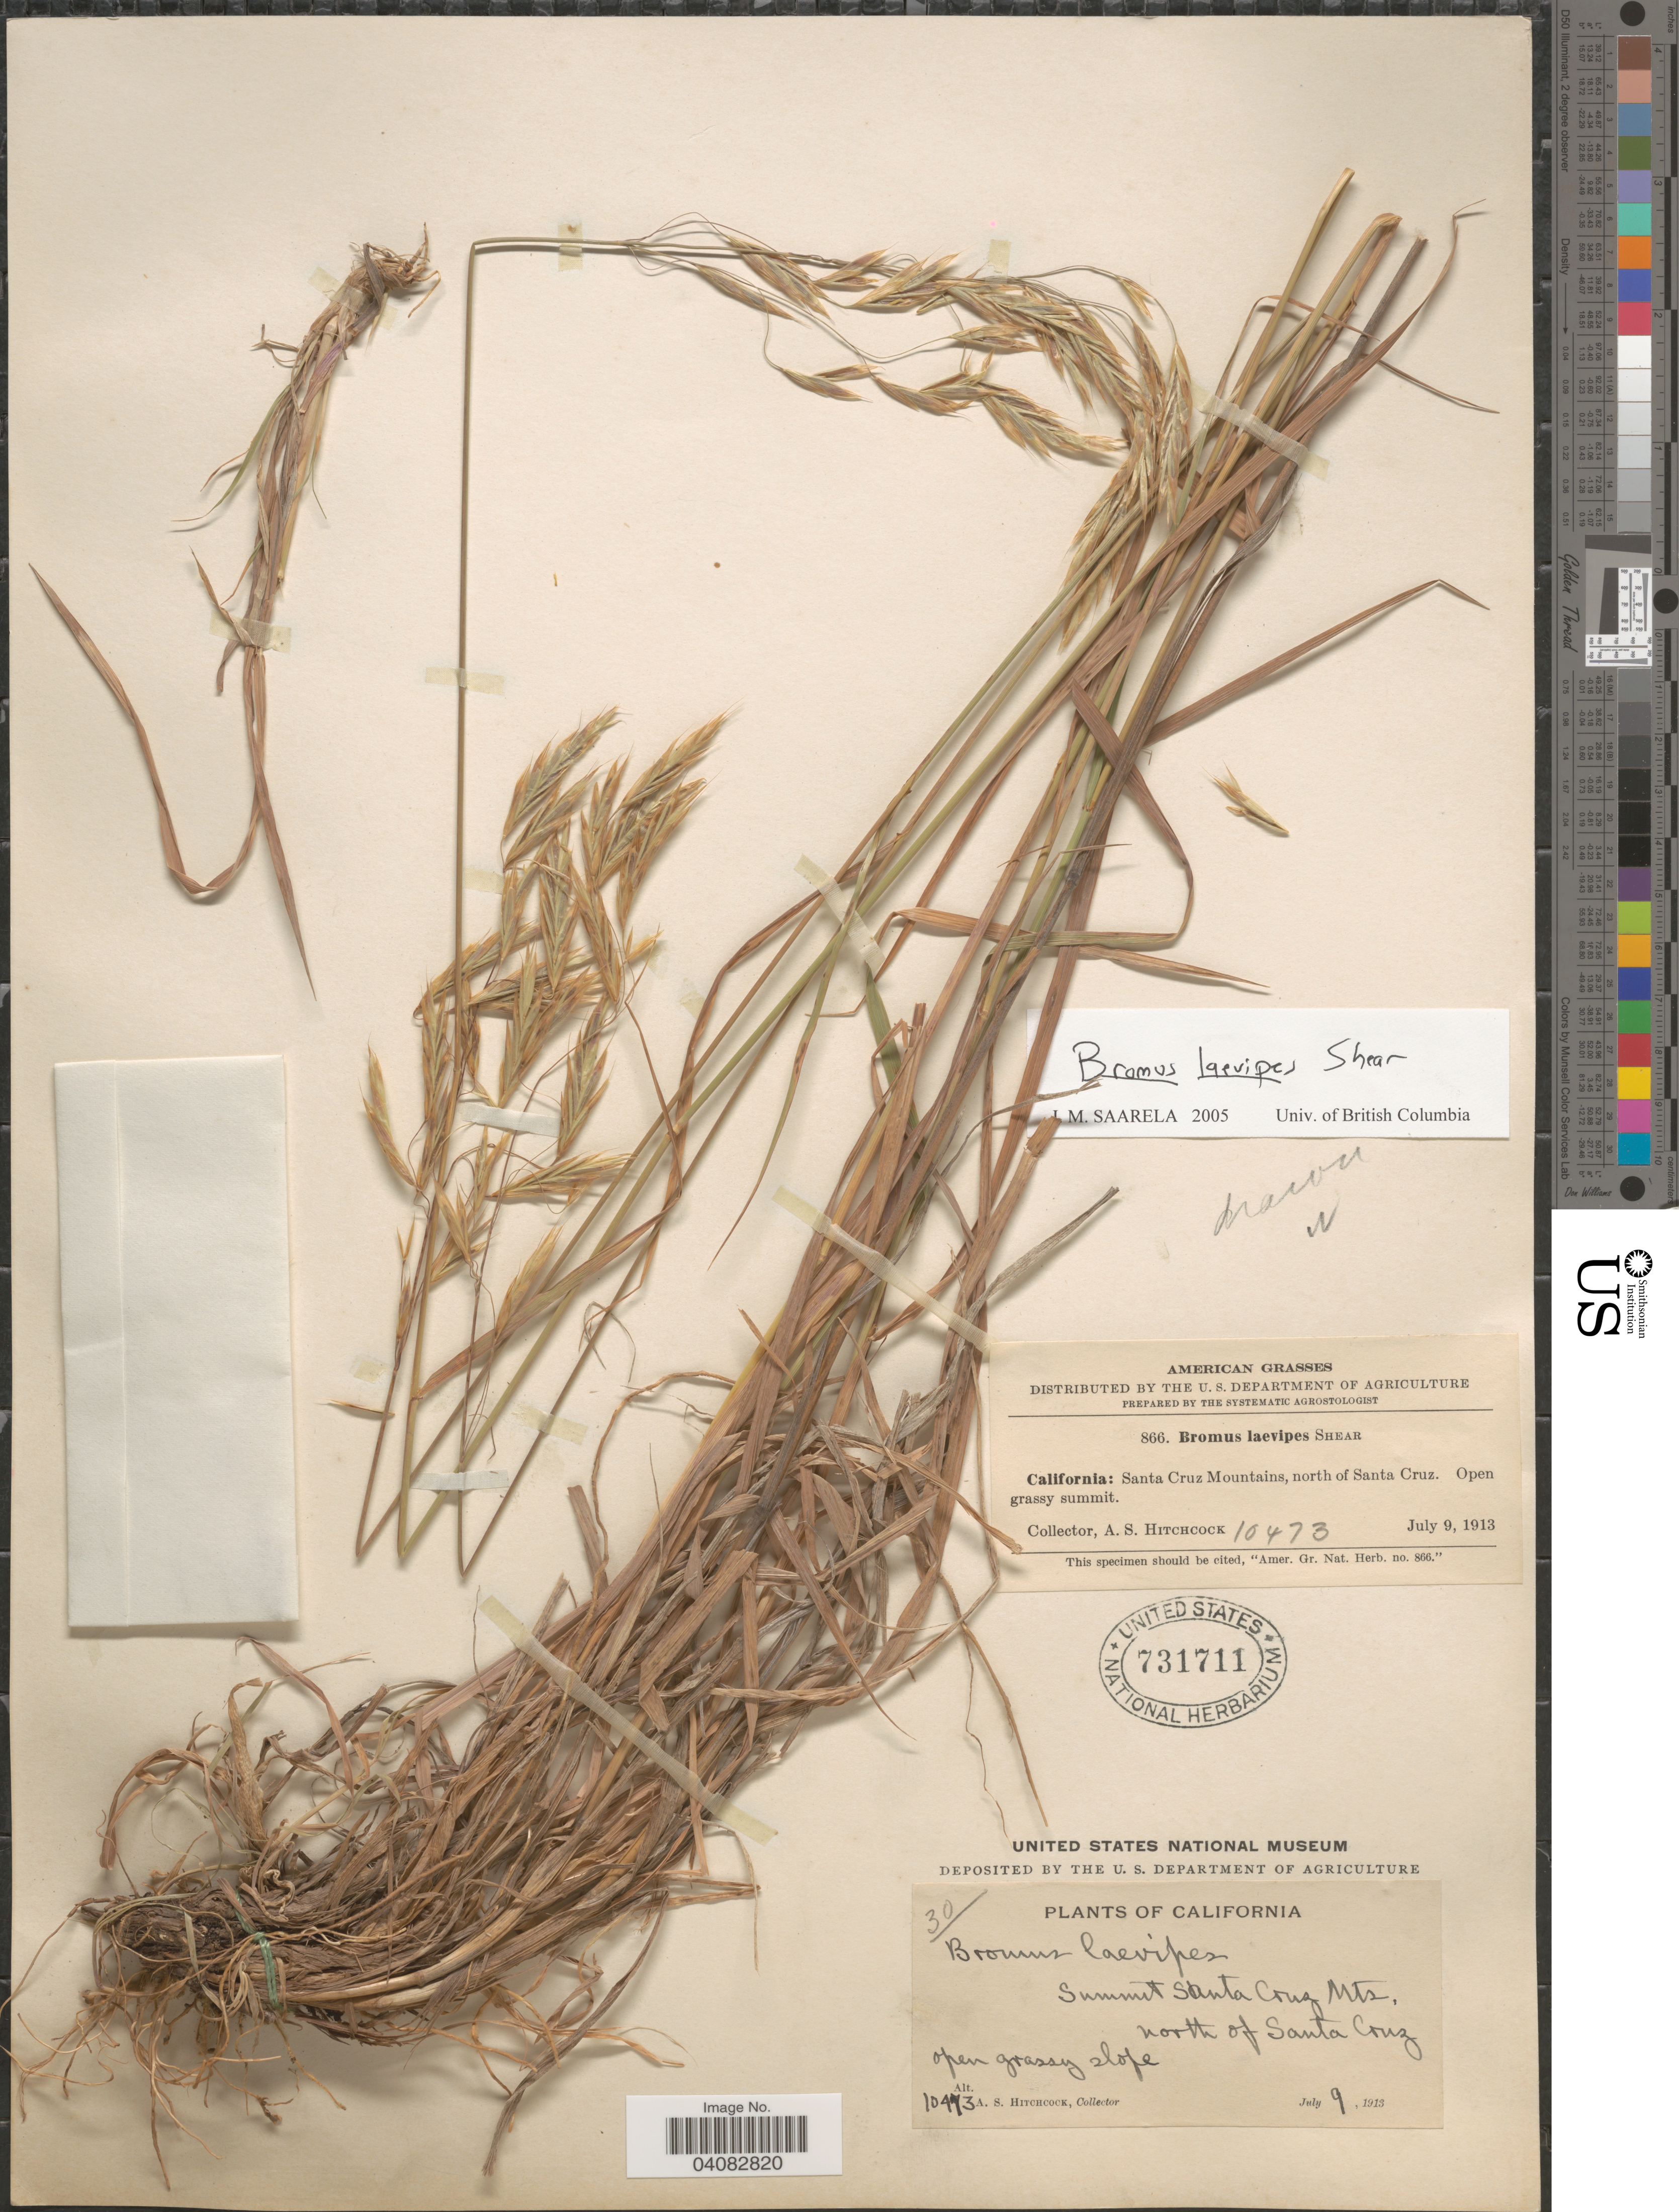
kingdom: Plantae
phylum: Tracheophyta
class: Liliopsida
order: Poales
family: Poaceae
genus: Bromus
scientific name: Bromus laevipes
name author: Shear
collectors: A. S. Hitchcock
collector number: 10473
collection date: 1913-07-09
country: United States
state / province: California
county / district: Santa Cruz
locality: Santa Cruz Mountains, north of Santa Cruz. Open grassy summit.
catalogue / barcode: US 731711